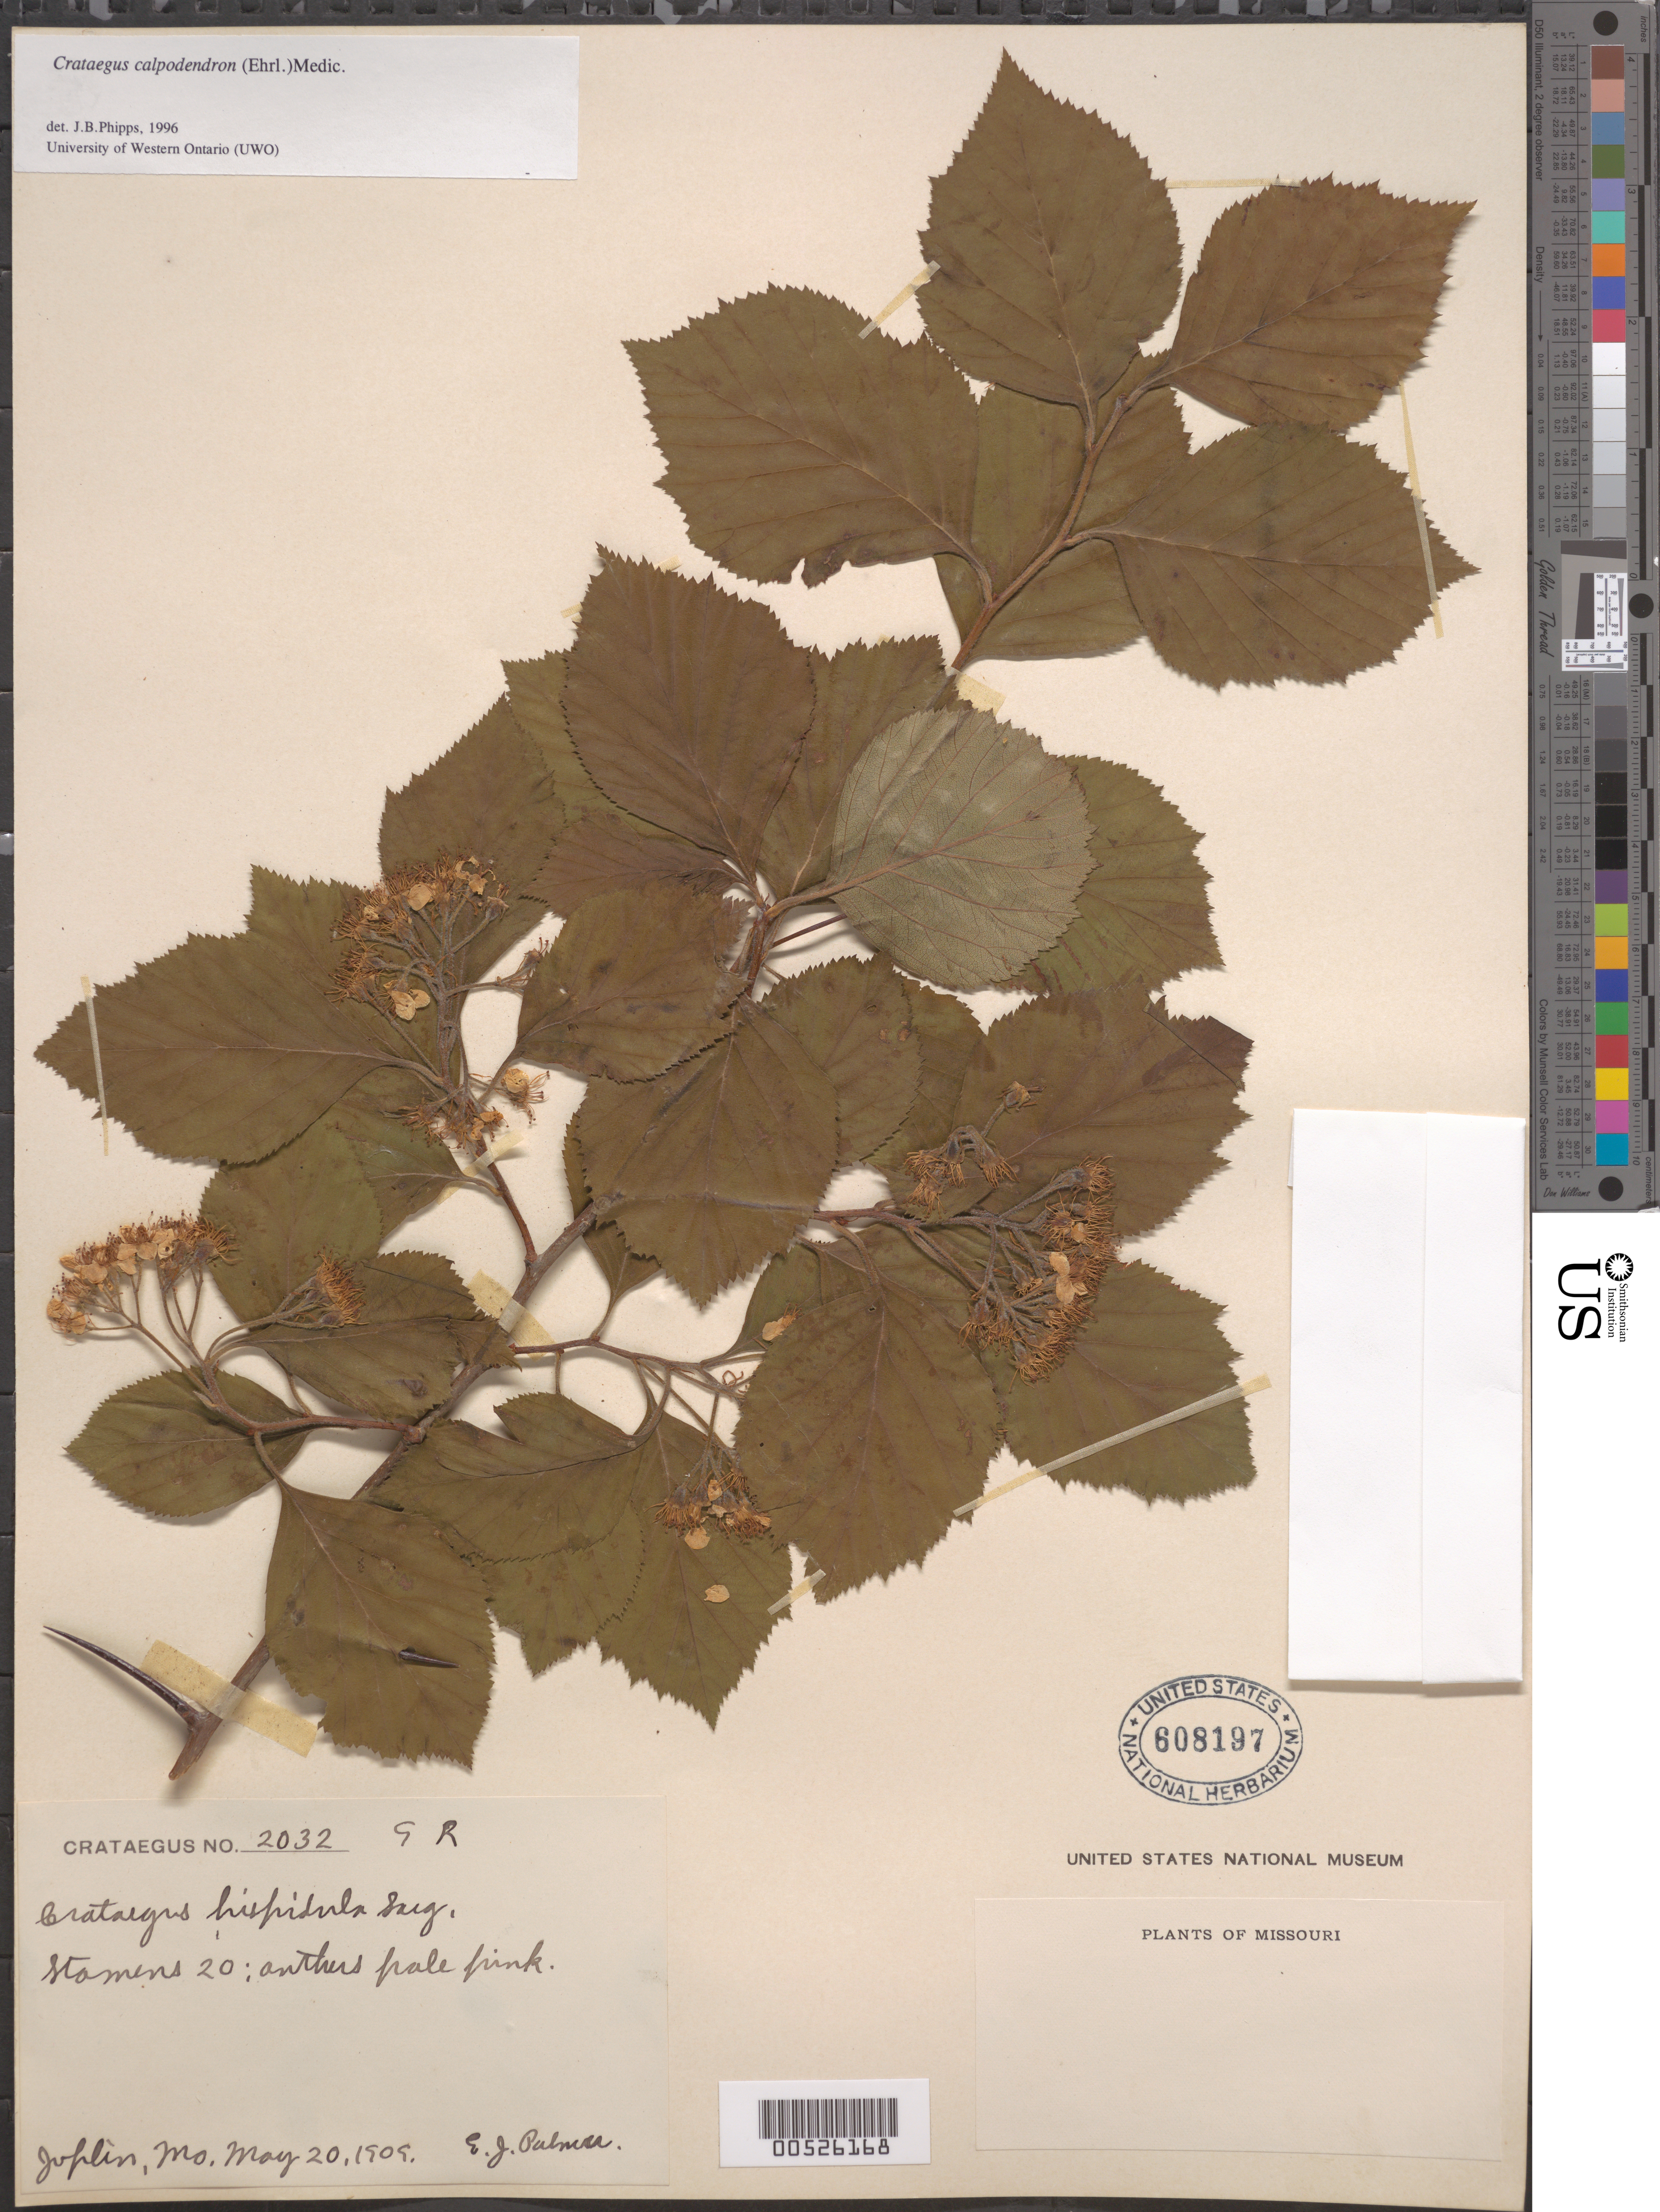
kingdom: Plantae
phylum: Tracheophyta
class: Magnoliopsida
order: Rosales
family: Rosaceae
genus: Crataegus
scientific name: Crataegus calpodendron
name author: (Ehrh.) Medik.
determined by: Phipps, James B., (UWO), University of Western Ontario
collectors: E. J. Palmer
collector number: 2032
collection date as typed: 20 May 1909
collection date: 1909-05-20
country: United States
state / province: Missouri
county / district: Jasper / Newton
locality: Joplin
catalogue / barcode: US 608197